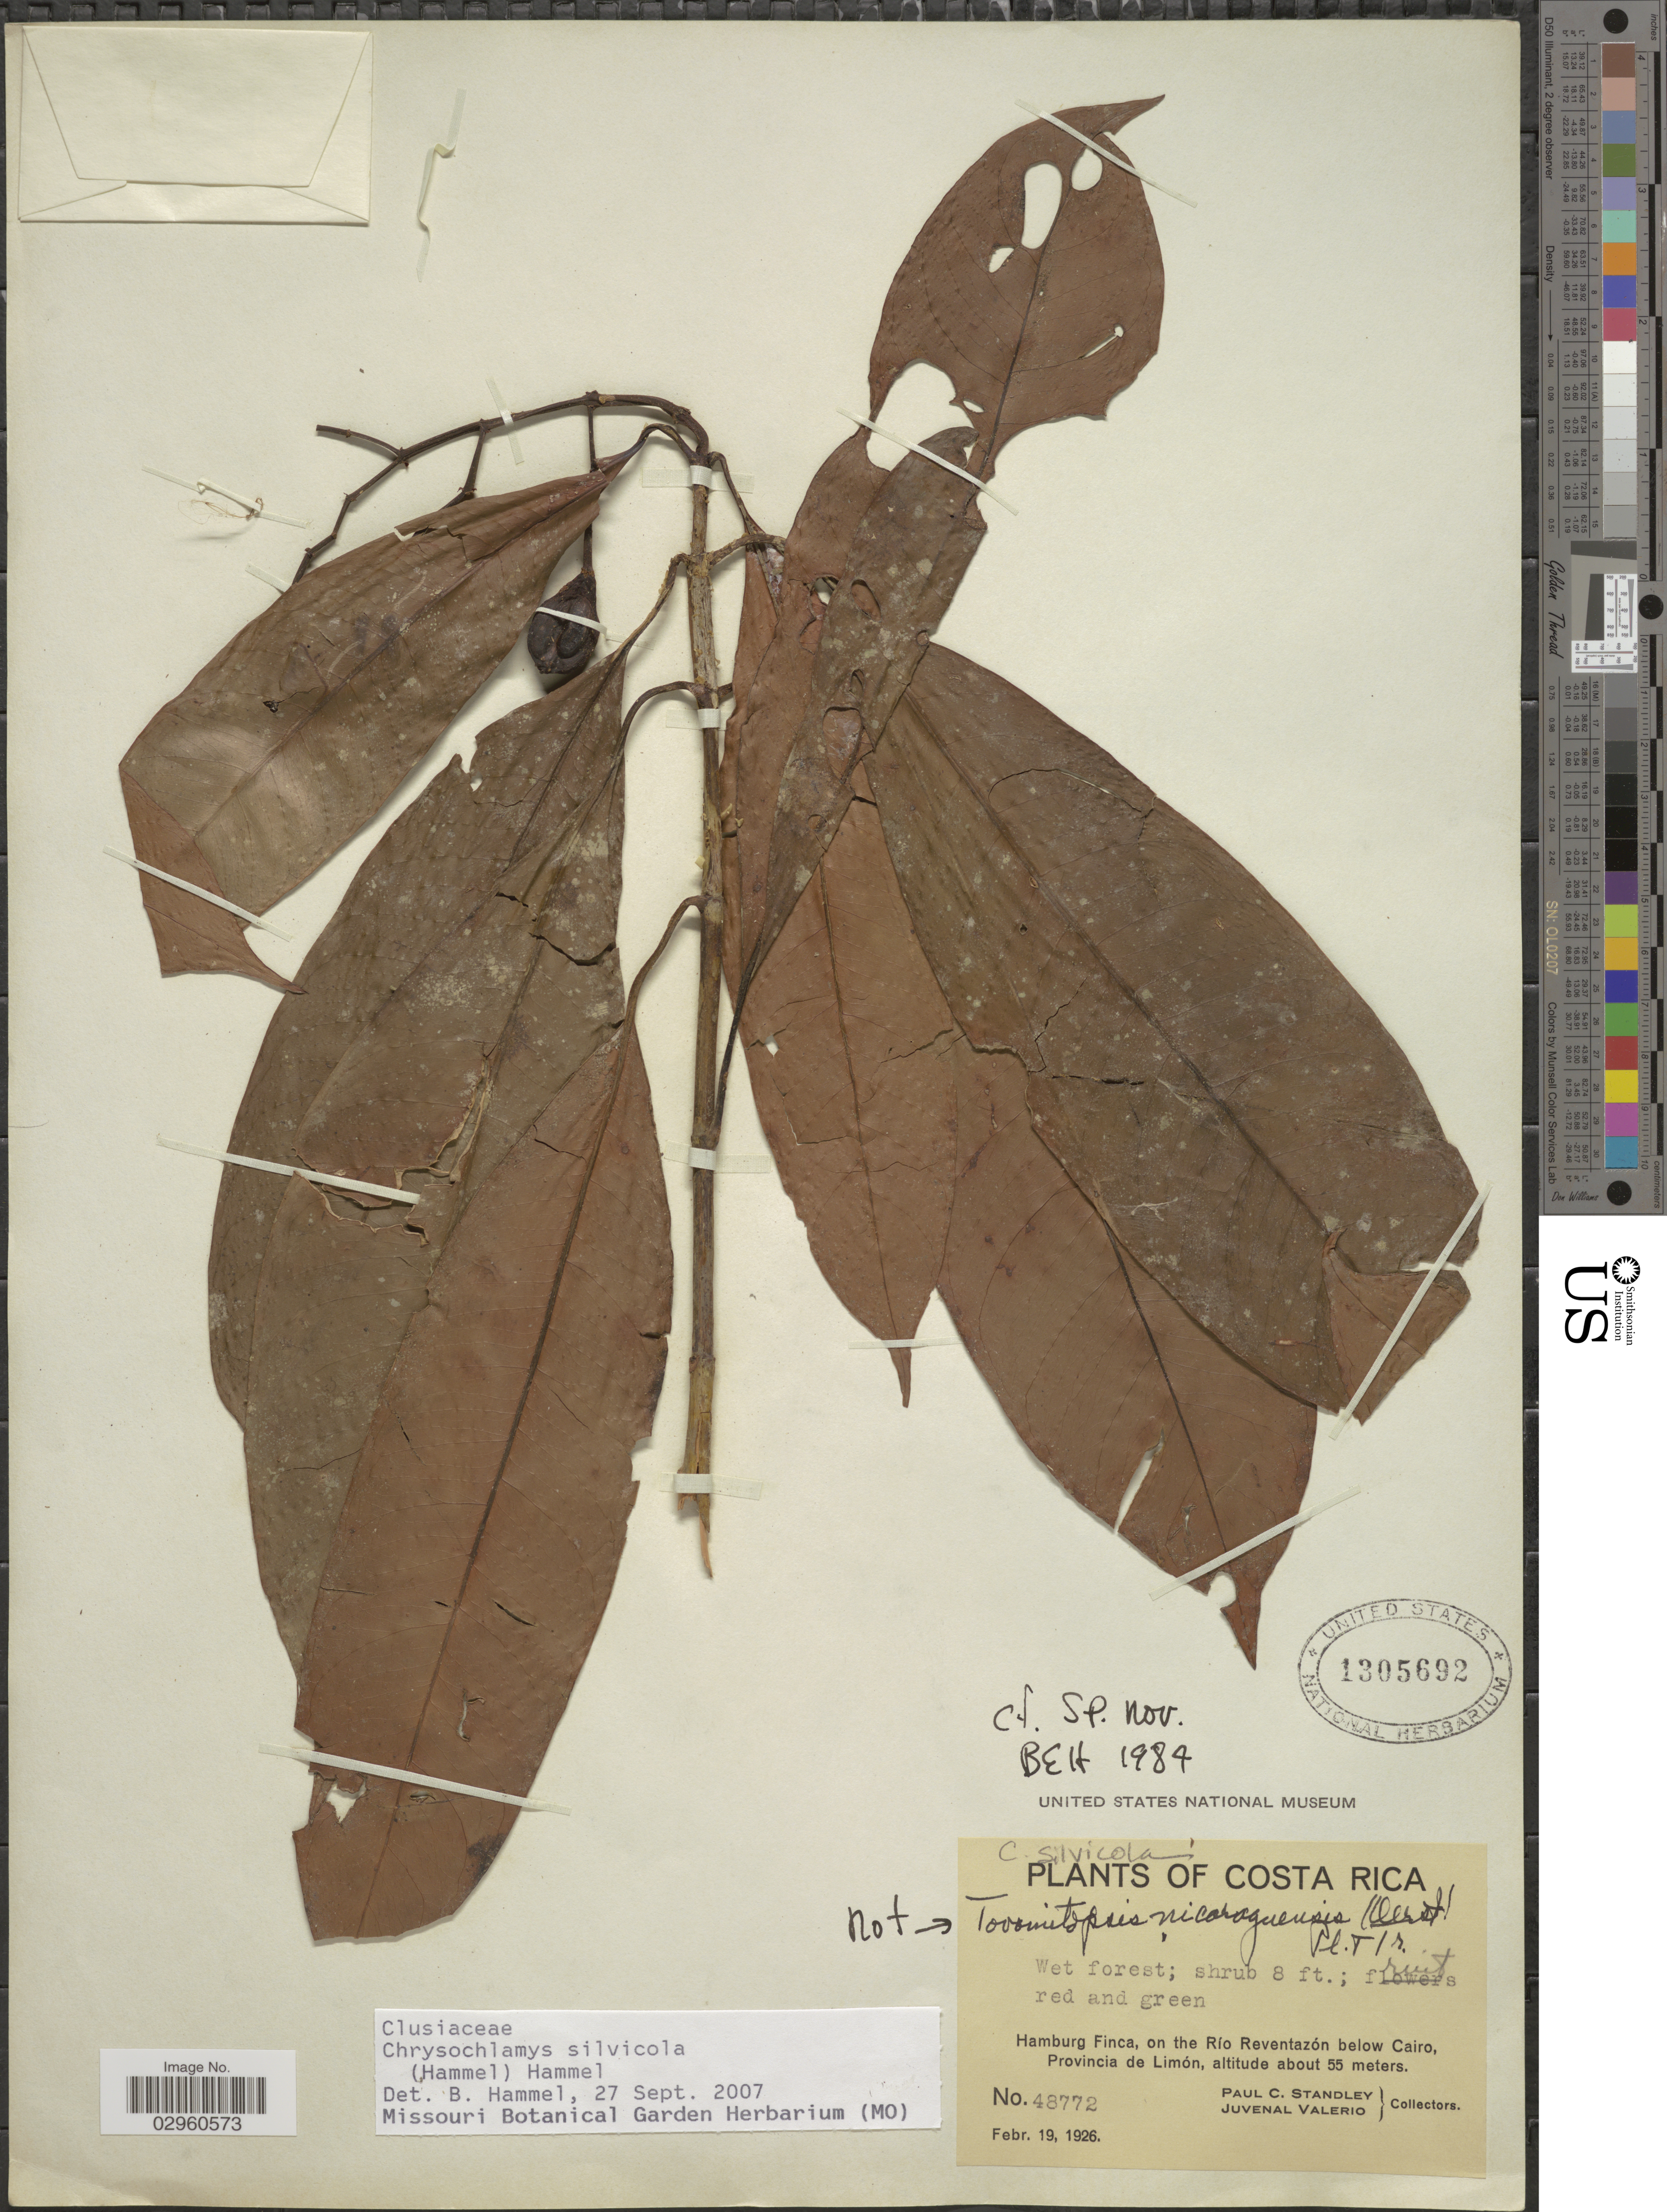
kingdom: Plantae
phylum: Tracheophyta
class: Magnoliopsida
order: Malpighiales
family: Clusiaceae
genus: Chrysochlamys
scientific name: Chrysochlamys silvicola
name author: (Hammel) Hammel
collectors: P. C. Standley & J. Valerio R.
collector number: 48772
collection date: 1926-02-19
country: Costa Rica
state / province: Limón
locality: Hamburg Finca, on the Río Reventazón below Cairo, Provincia de Limón.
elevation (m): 55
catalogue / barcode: US 1305692